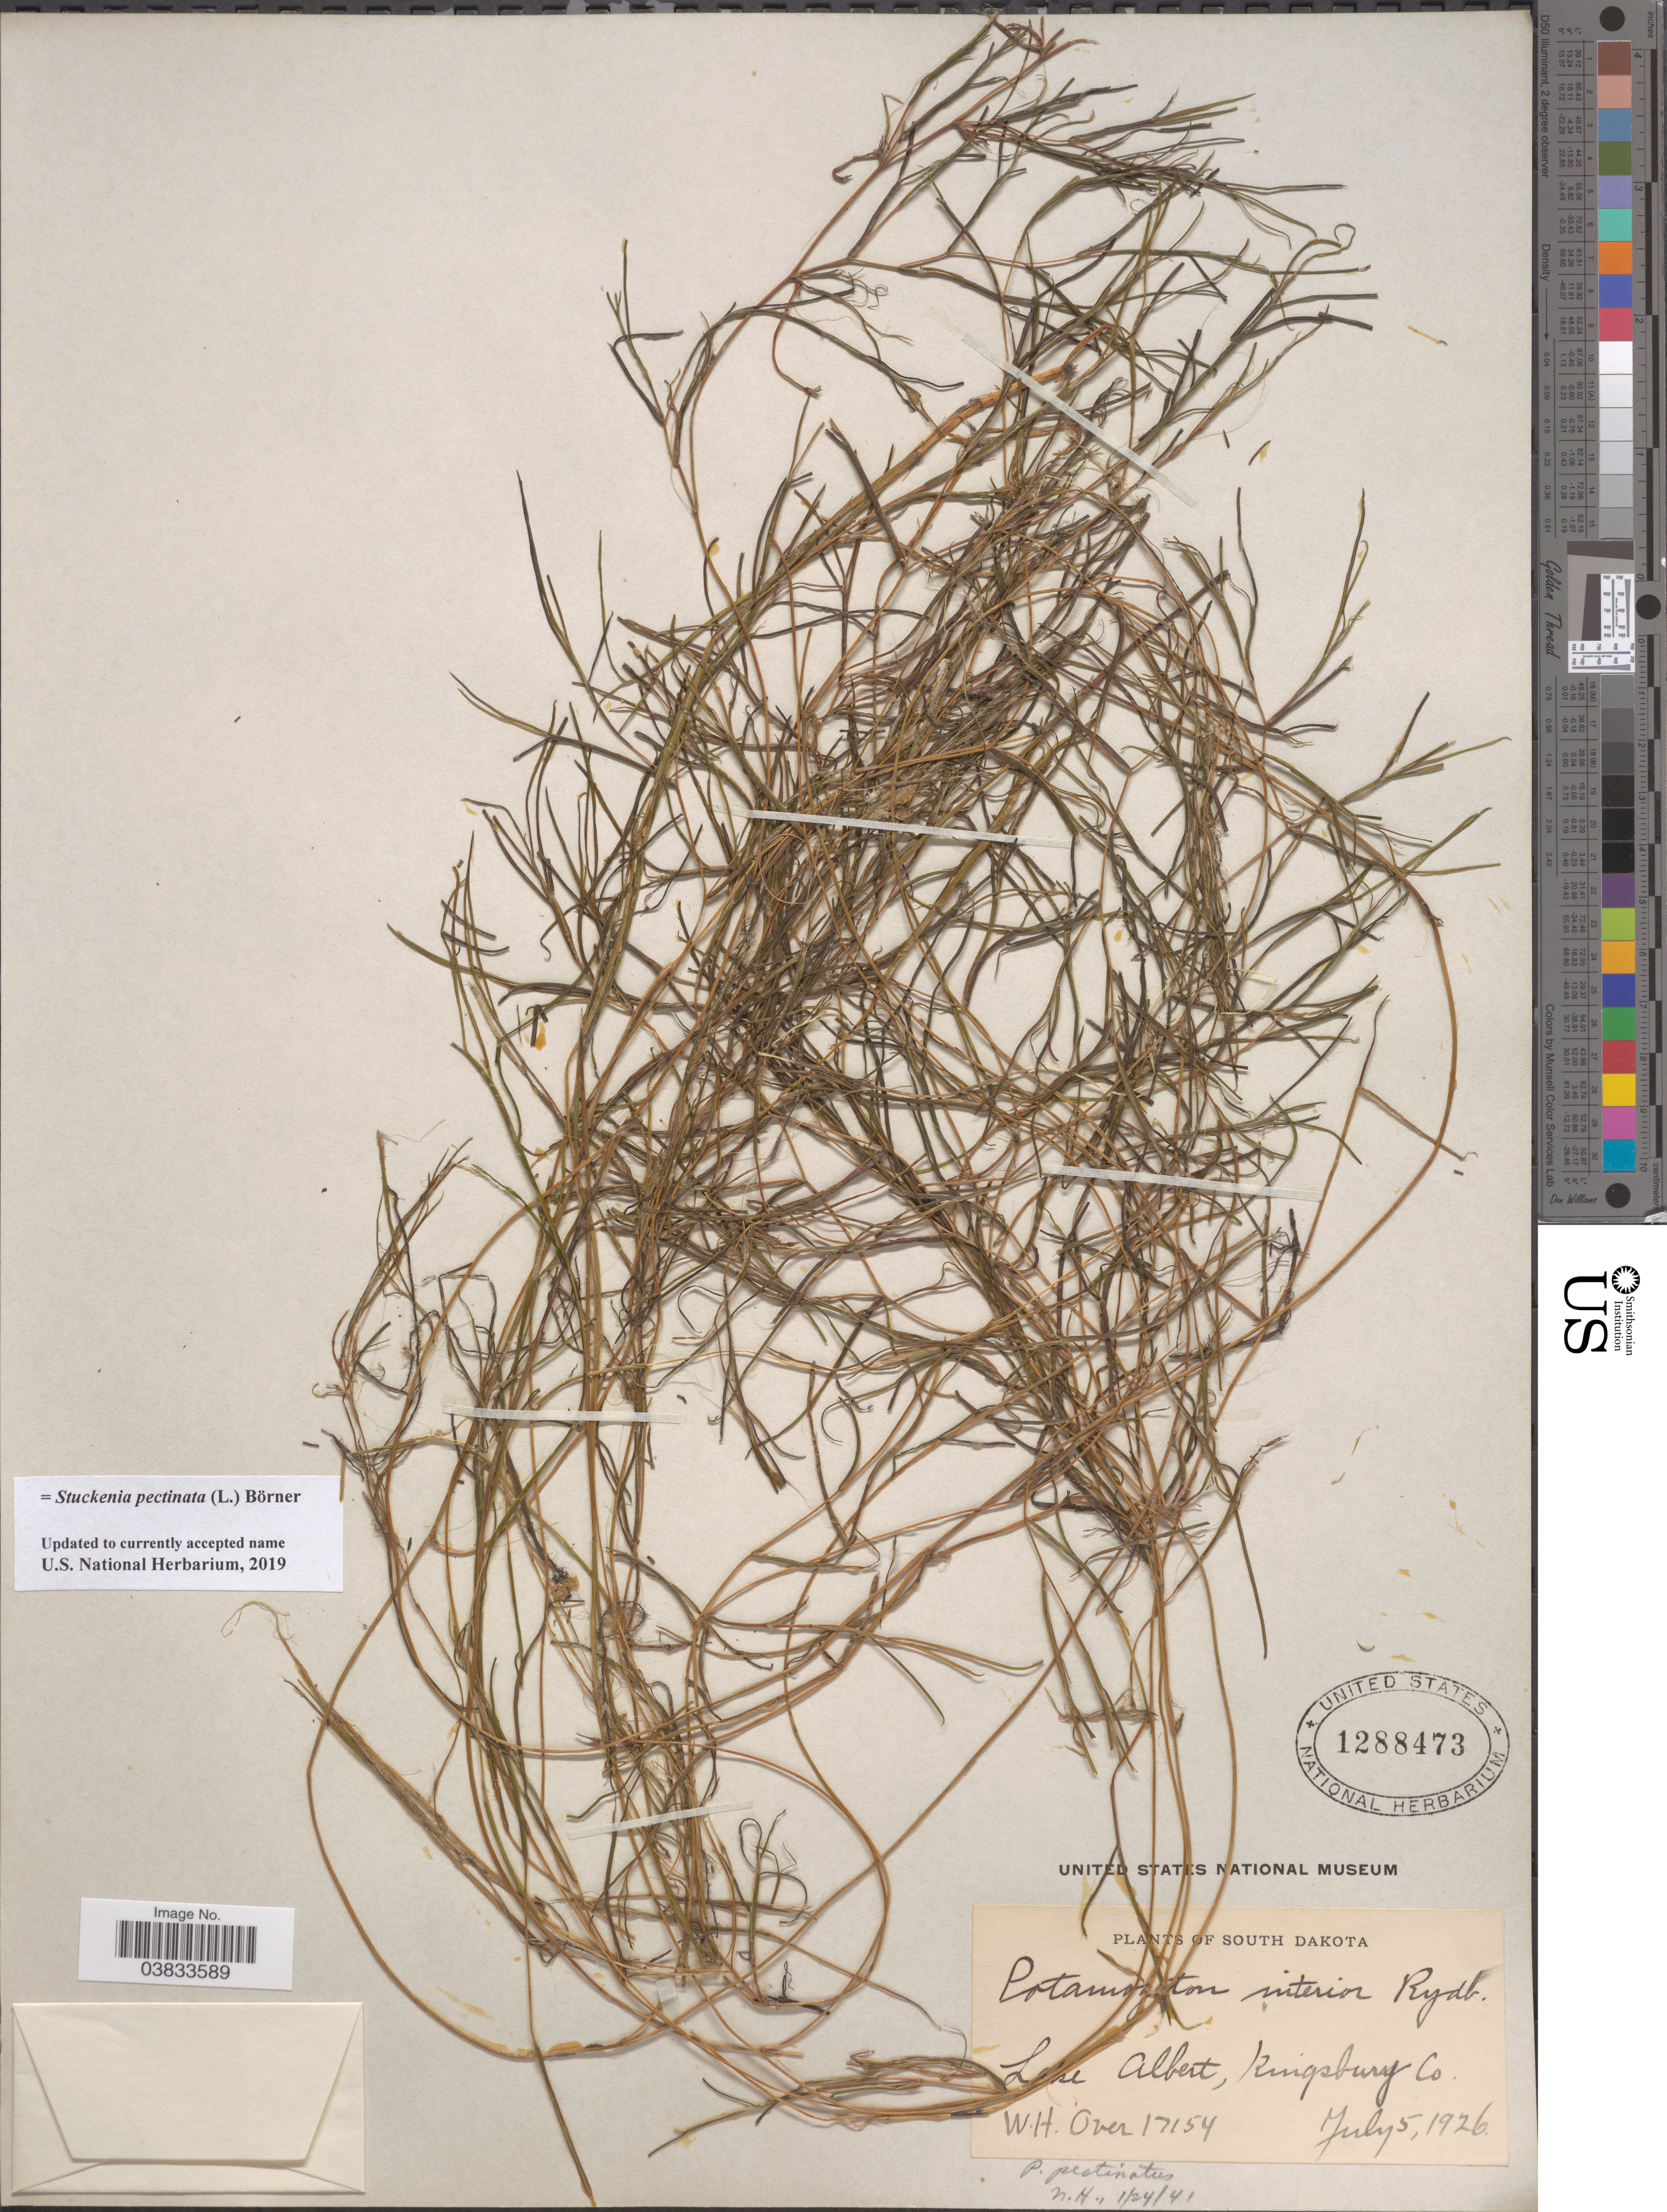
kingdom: Plantae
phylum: Tracheophyta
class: Liliopsida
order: Alismatales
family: Potamogetonaceae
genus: Stuckenia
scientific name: Stuckenia pectinata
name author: (L.) Börner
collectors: W. Over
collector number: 17154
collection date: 1926-07-05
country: United States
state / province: South Dakota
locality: Lake Albert, Kingsbury Co.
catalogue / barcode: US 1288473